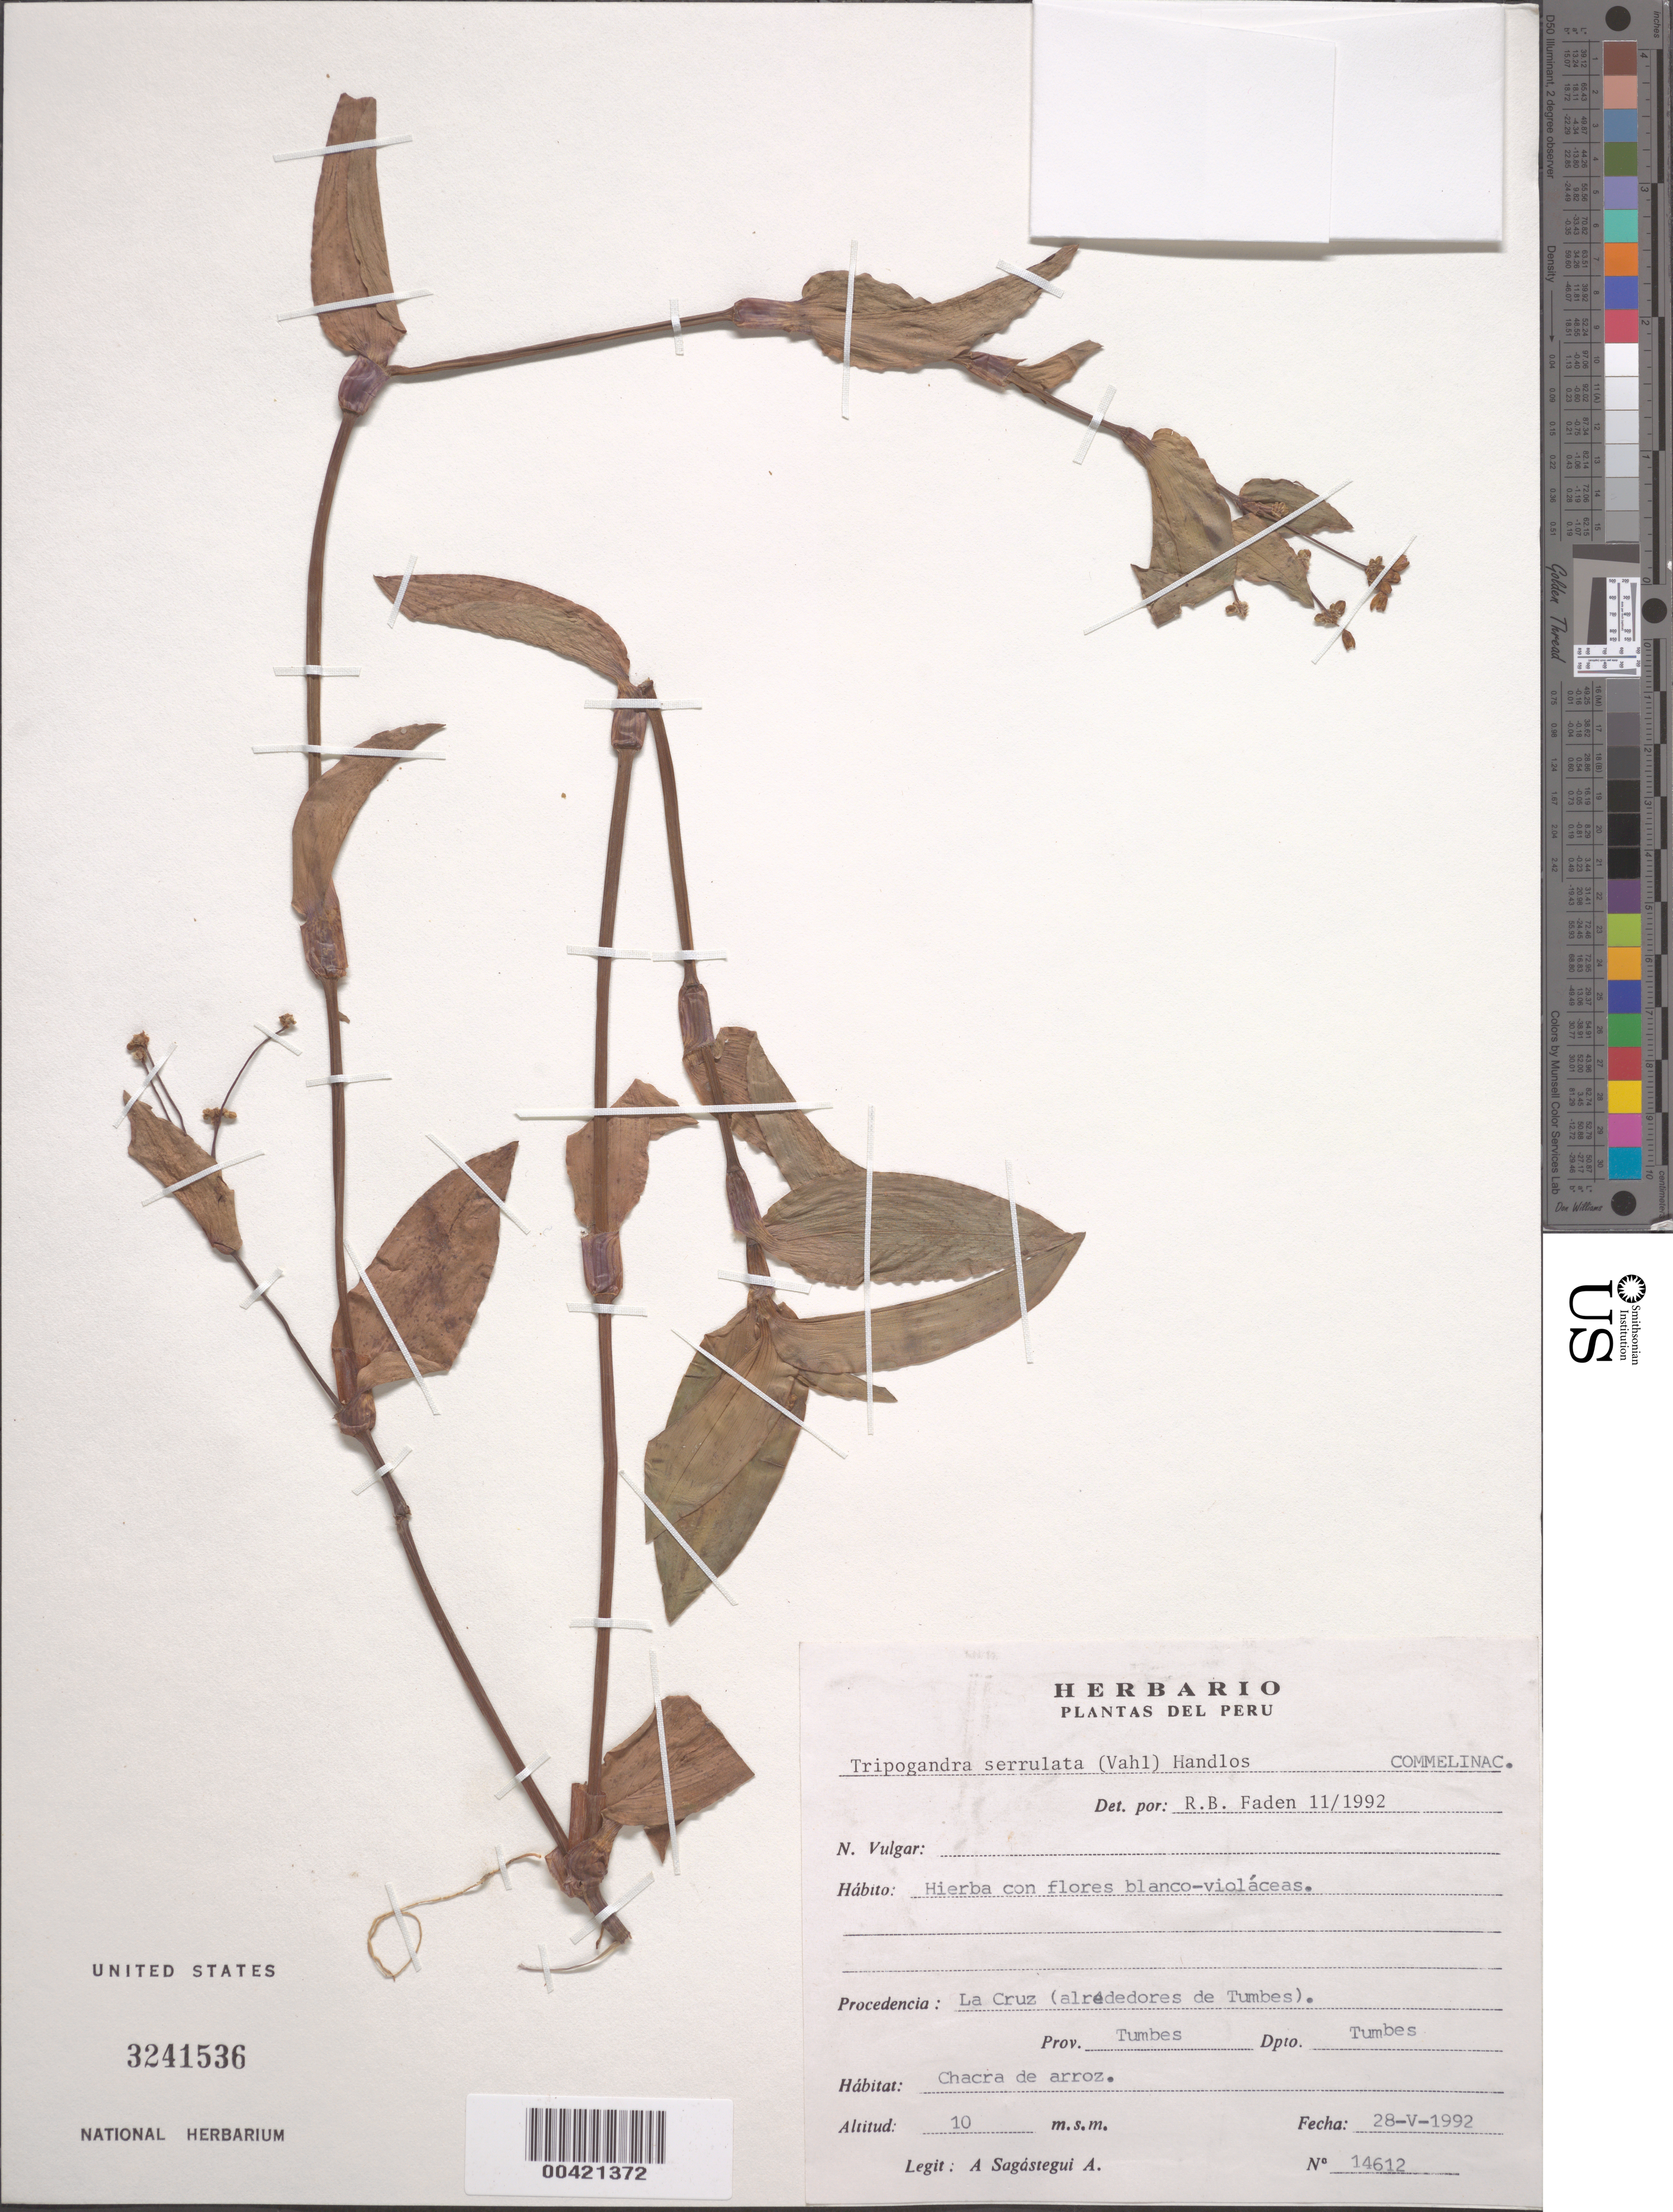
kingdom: Plantae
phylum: Tracheophyta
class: Liliopsida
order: Commelinales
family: Commelinaceae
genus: Tripogandra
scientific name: Tripogandra serrulata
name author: (Vahl) Handlos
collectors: A. Sagástegui A.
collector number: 14612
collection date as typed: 28 May 1992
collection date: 1992-05-28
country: Peru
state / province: Tumbes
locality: La cruz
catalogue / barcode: US 3241536